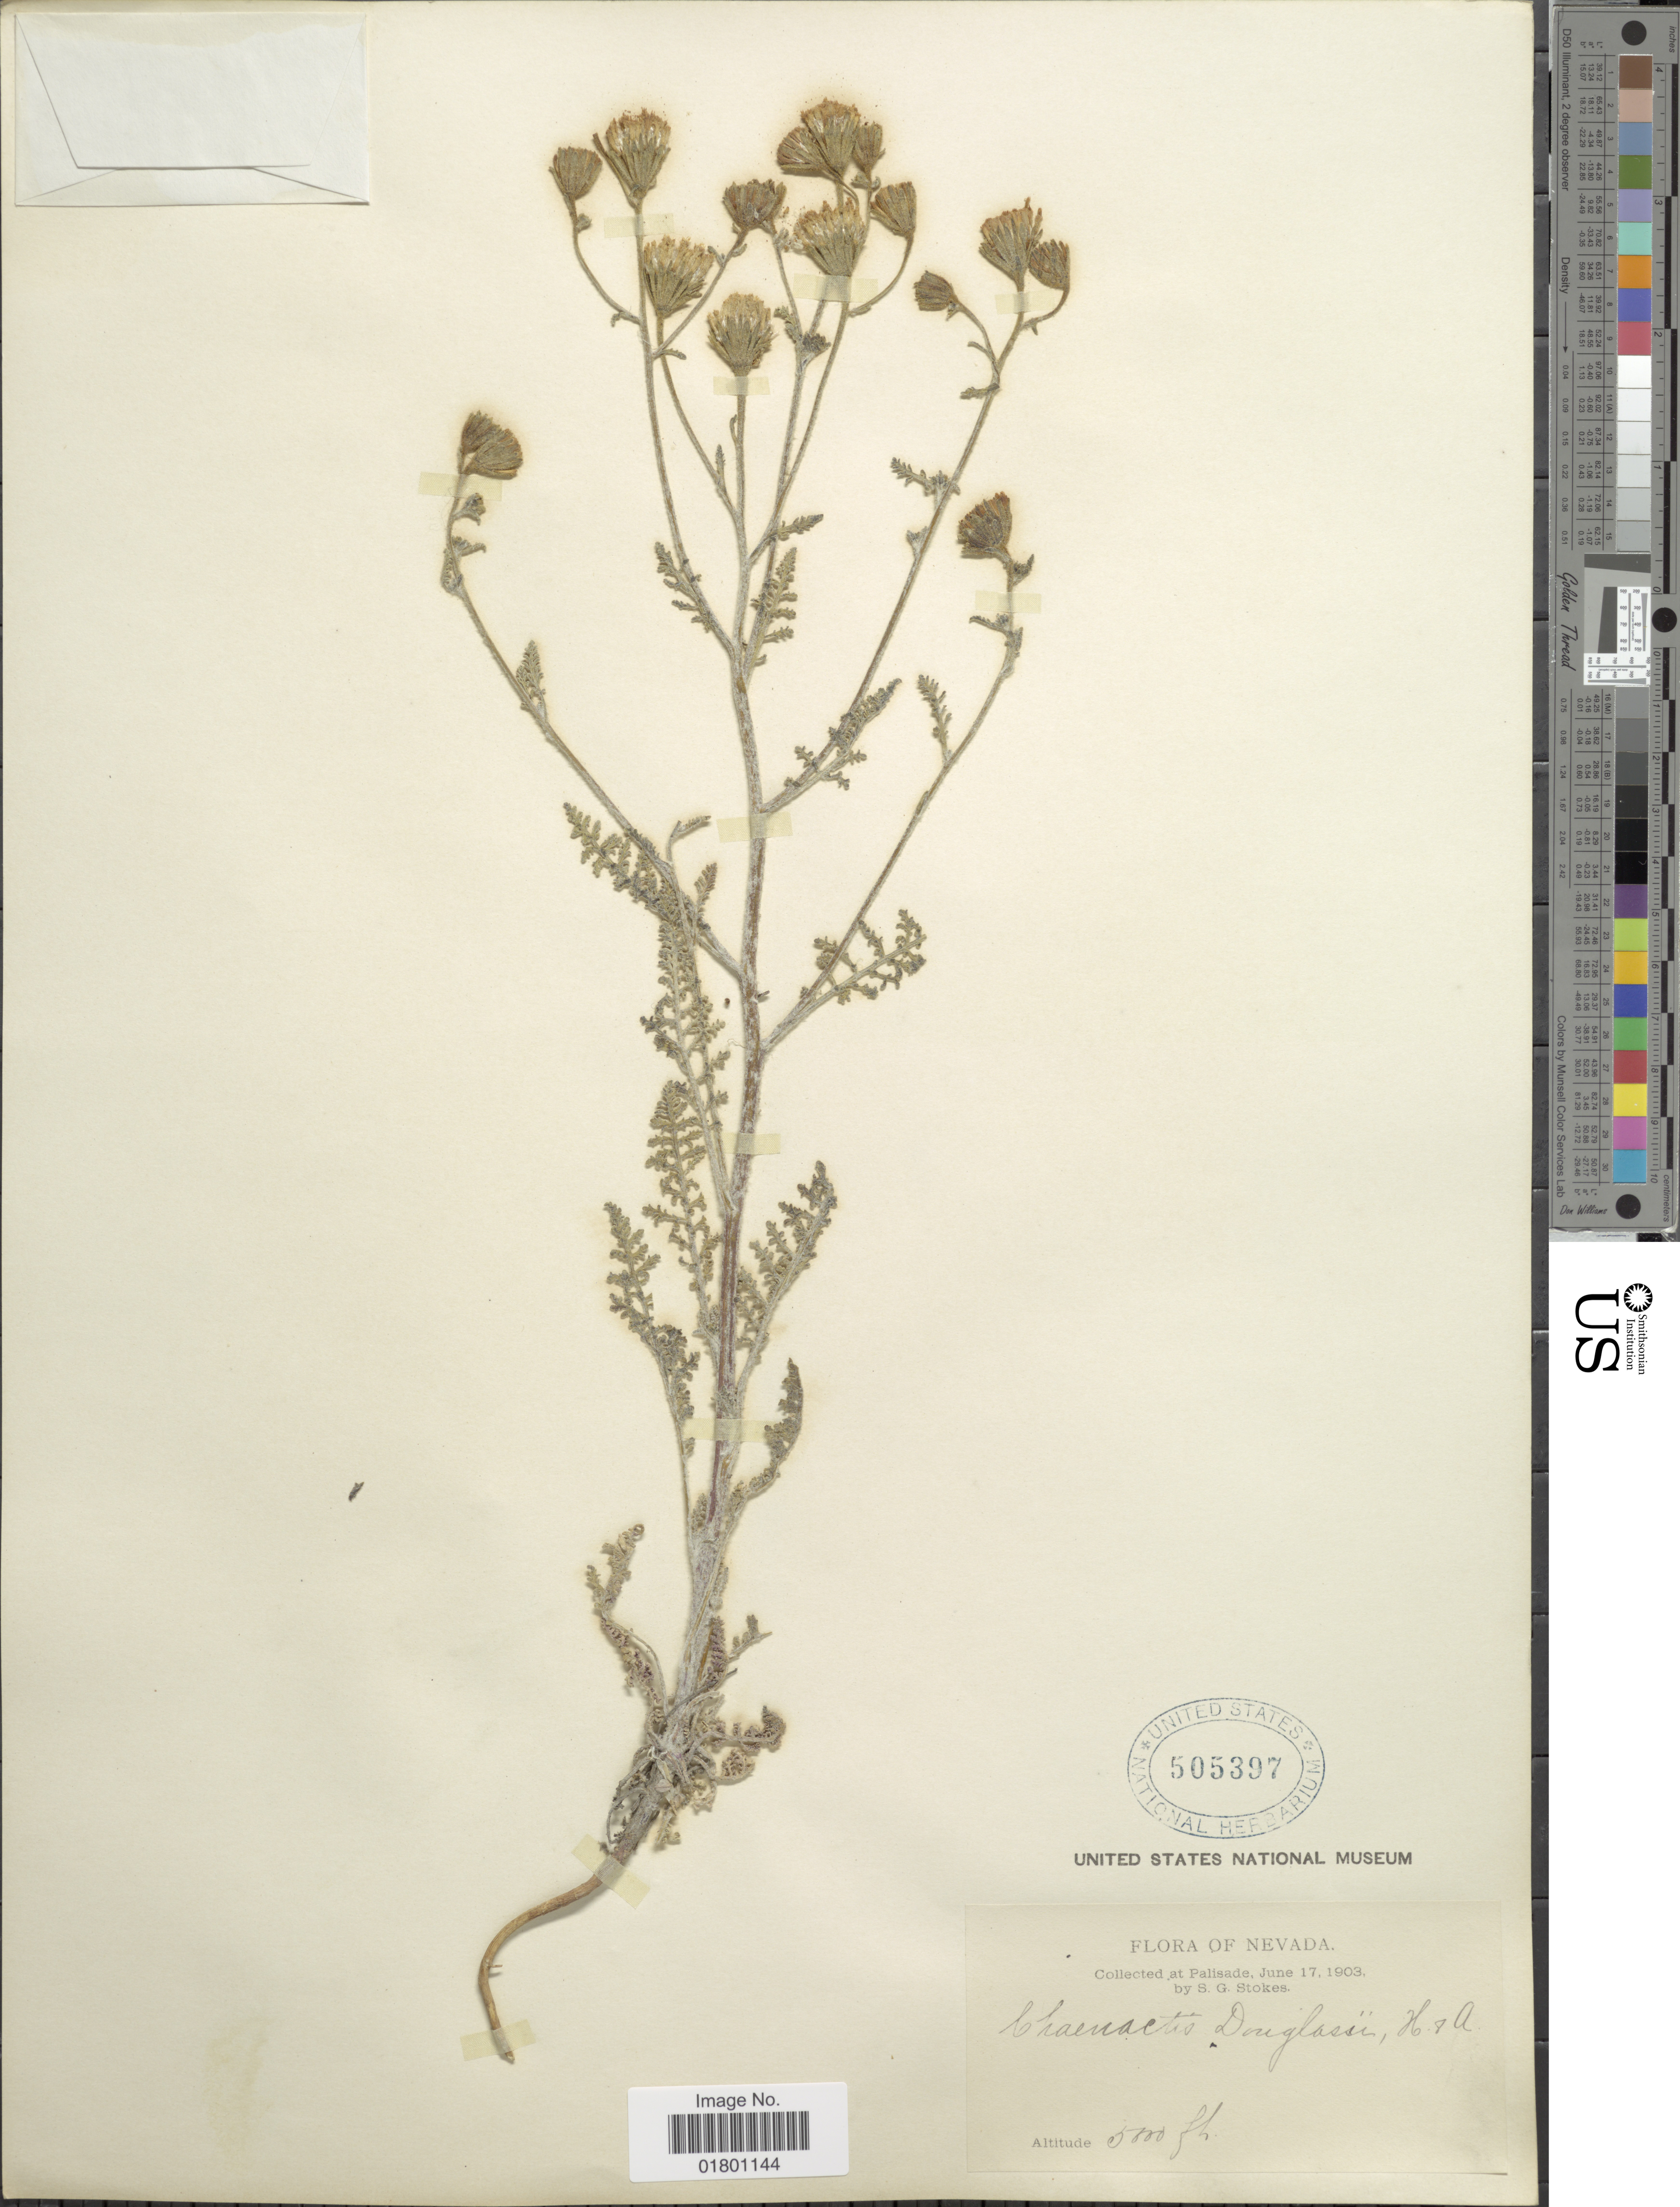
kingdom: Plantae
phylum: Tracheophyta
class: Magnoliopsida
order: Asterales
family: Asteraceae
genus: Chaenactis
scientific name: Chaenactis douglasii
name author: Hook. & Arn.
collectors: S. G. Stokes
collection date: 1903-06-17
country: United States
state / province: Nevada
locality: At Palisade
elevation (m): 1524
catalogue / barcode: US 505397